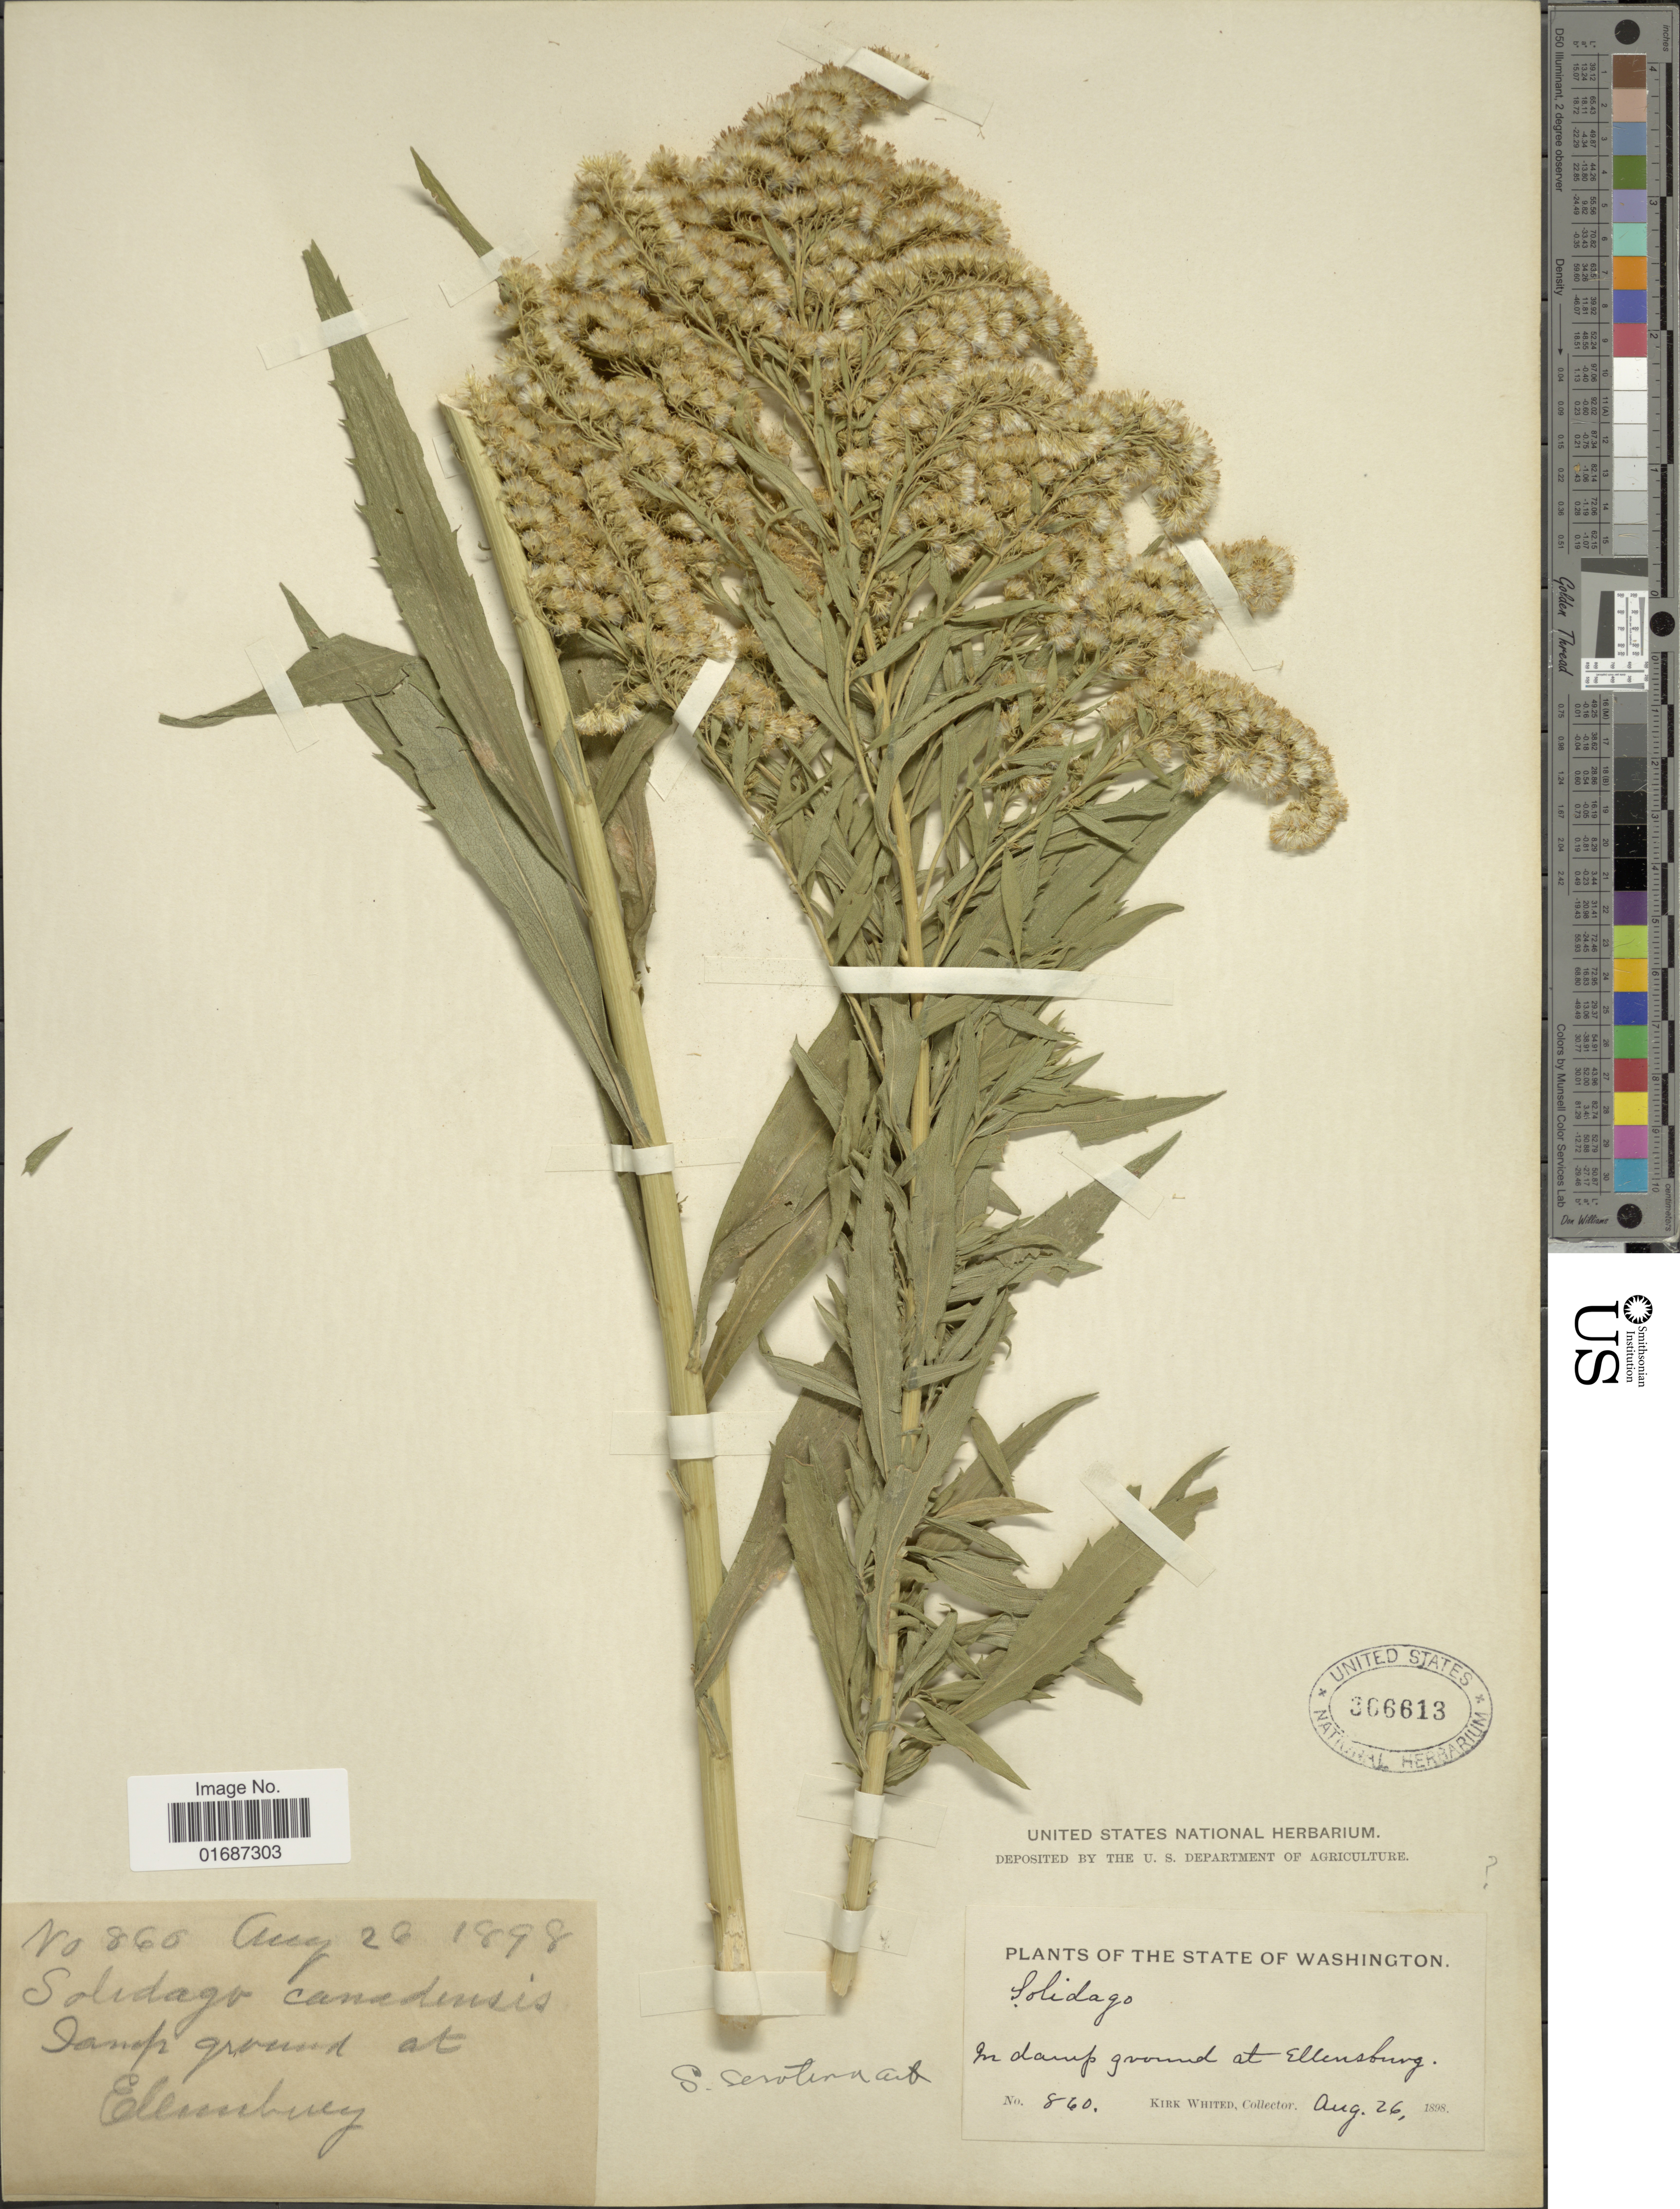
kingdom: Plantae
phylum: Tracheophyta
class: Magnoliopsida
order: Asterales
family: Asteraceae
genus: Solidago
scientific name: Solidago gigantea var. leiophylla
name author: Fernald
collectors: K. Whited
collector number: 860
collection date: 1898-08-26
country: United States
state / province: Washington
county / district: Kittitas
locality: In damp ground at Ellensburg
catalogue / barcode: US 366613